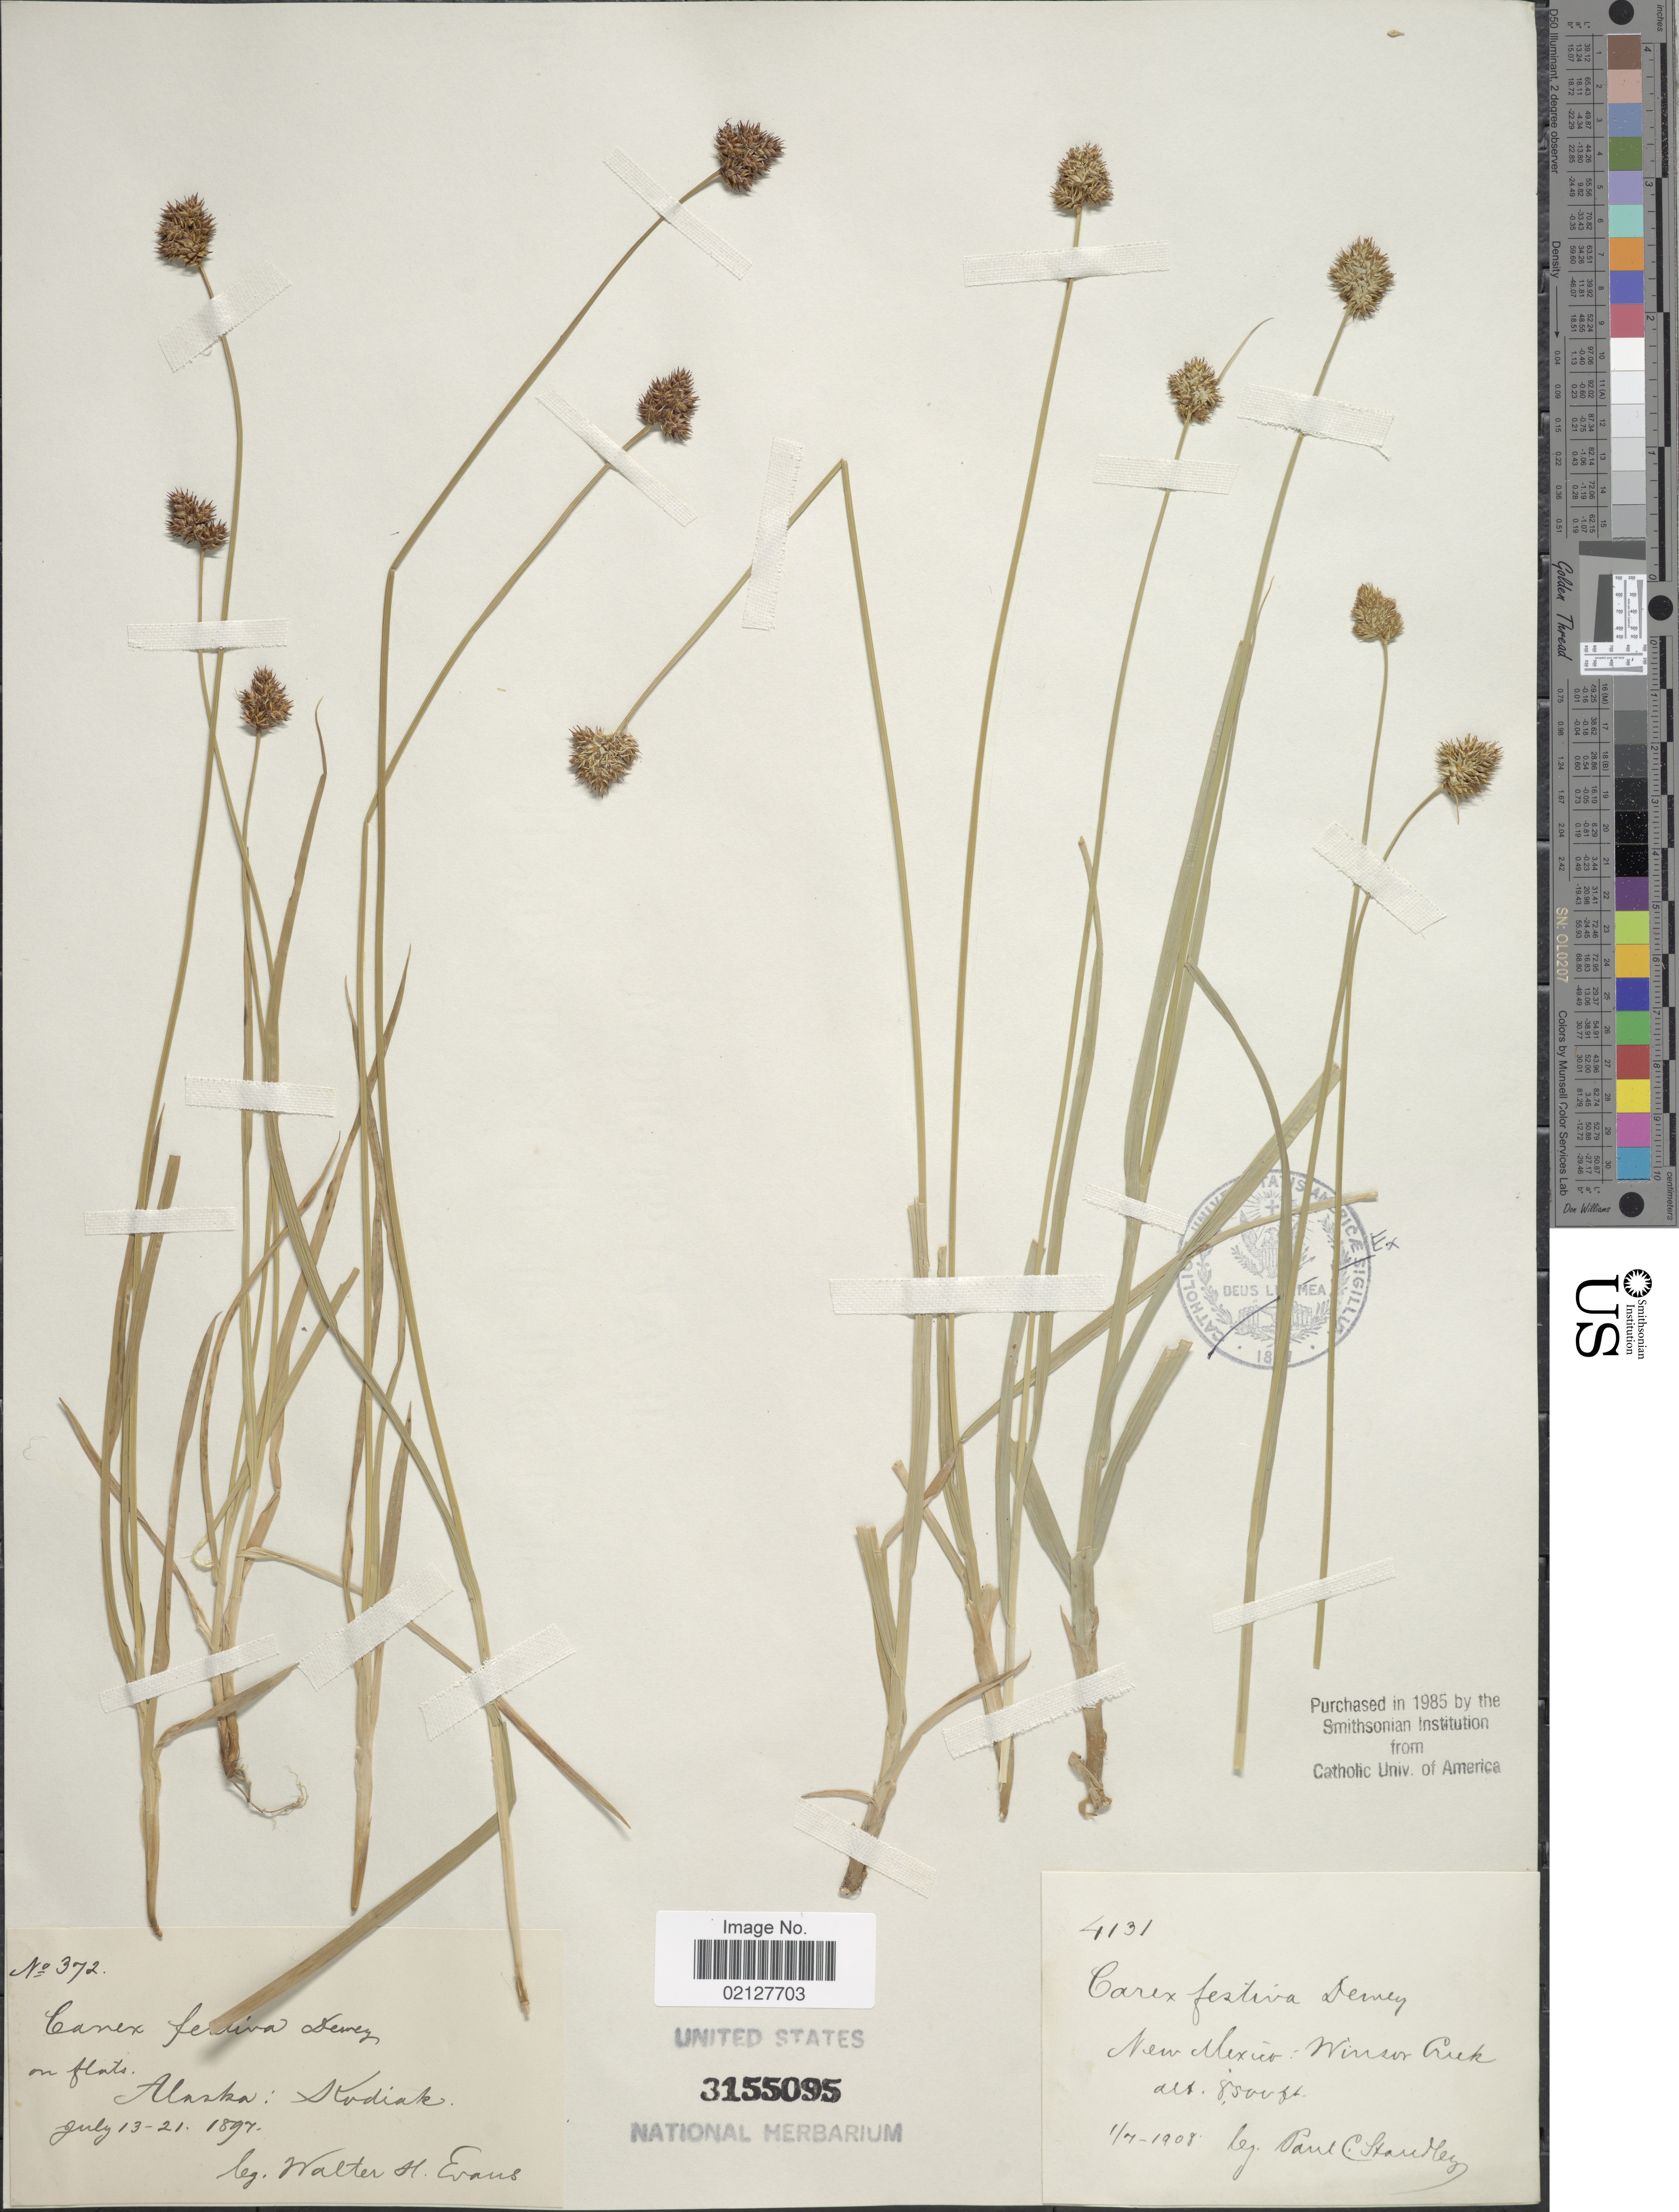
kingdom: Plantae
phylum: Tracheophyta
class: Liliopsida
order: Poales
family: Cyperaceae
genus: Carex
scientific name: Carex pachystachya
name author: Cham. ex Steud.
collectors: W. H. Evans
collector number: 372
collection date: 1897-07-13/1897-07-21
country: United States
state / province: Alaska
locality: Kodiak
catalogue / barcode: US 3155095-2